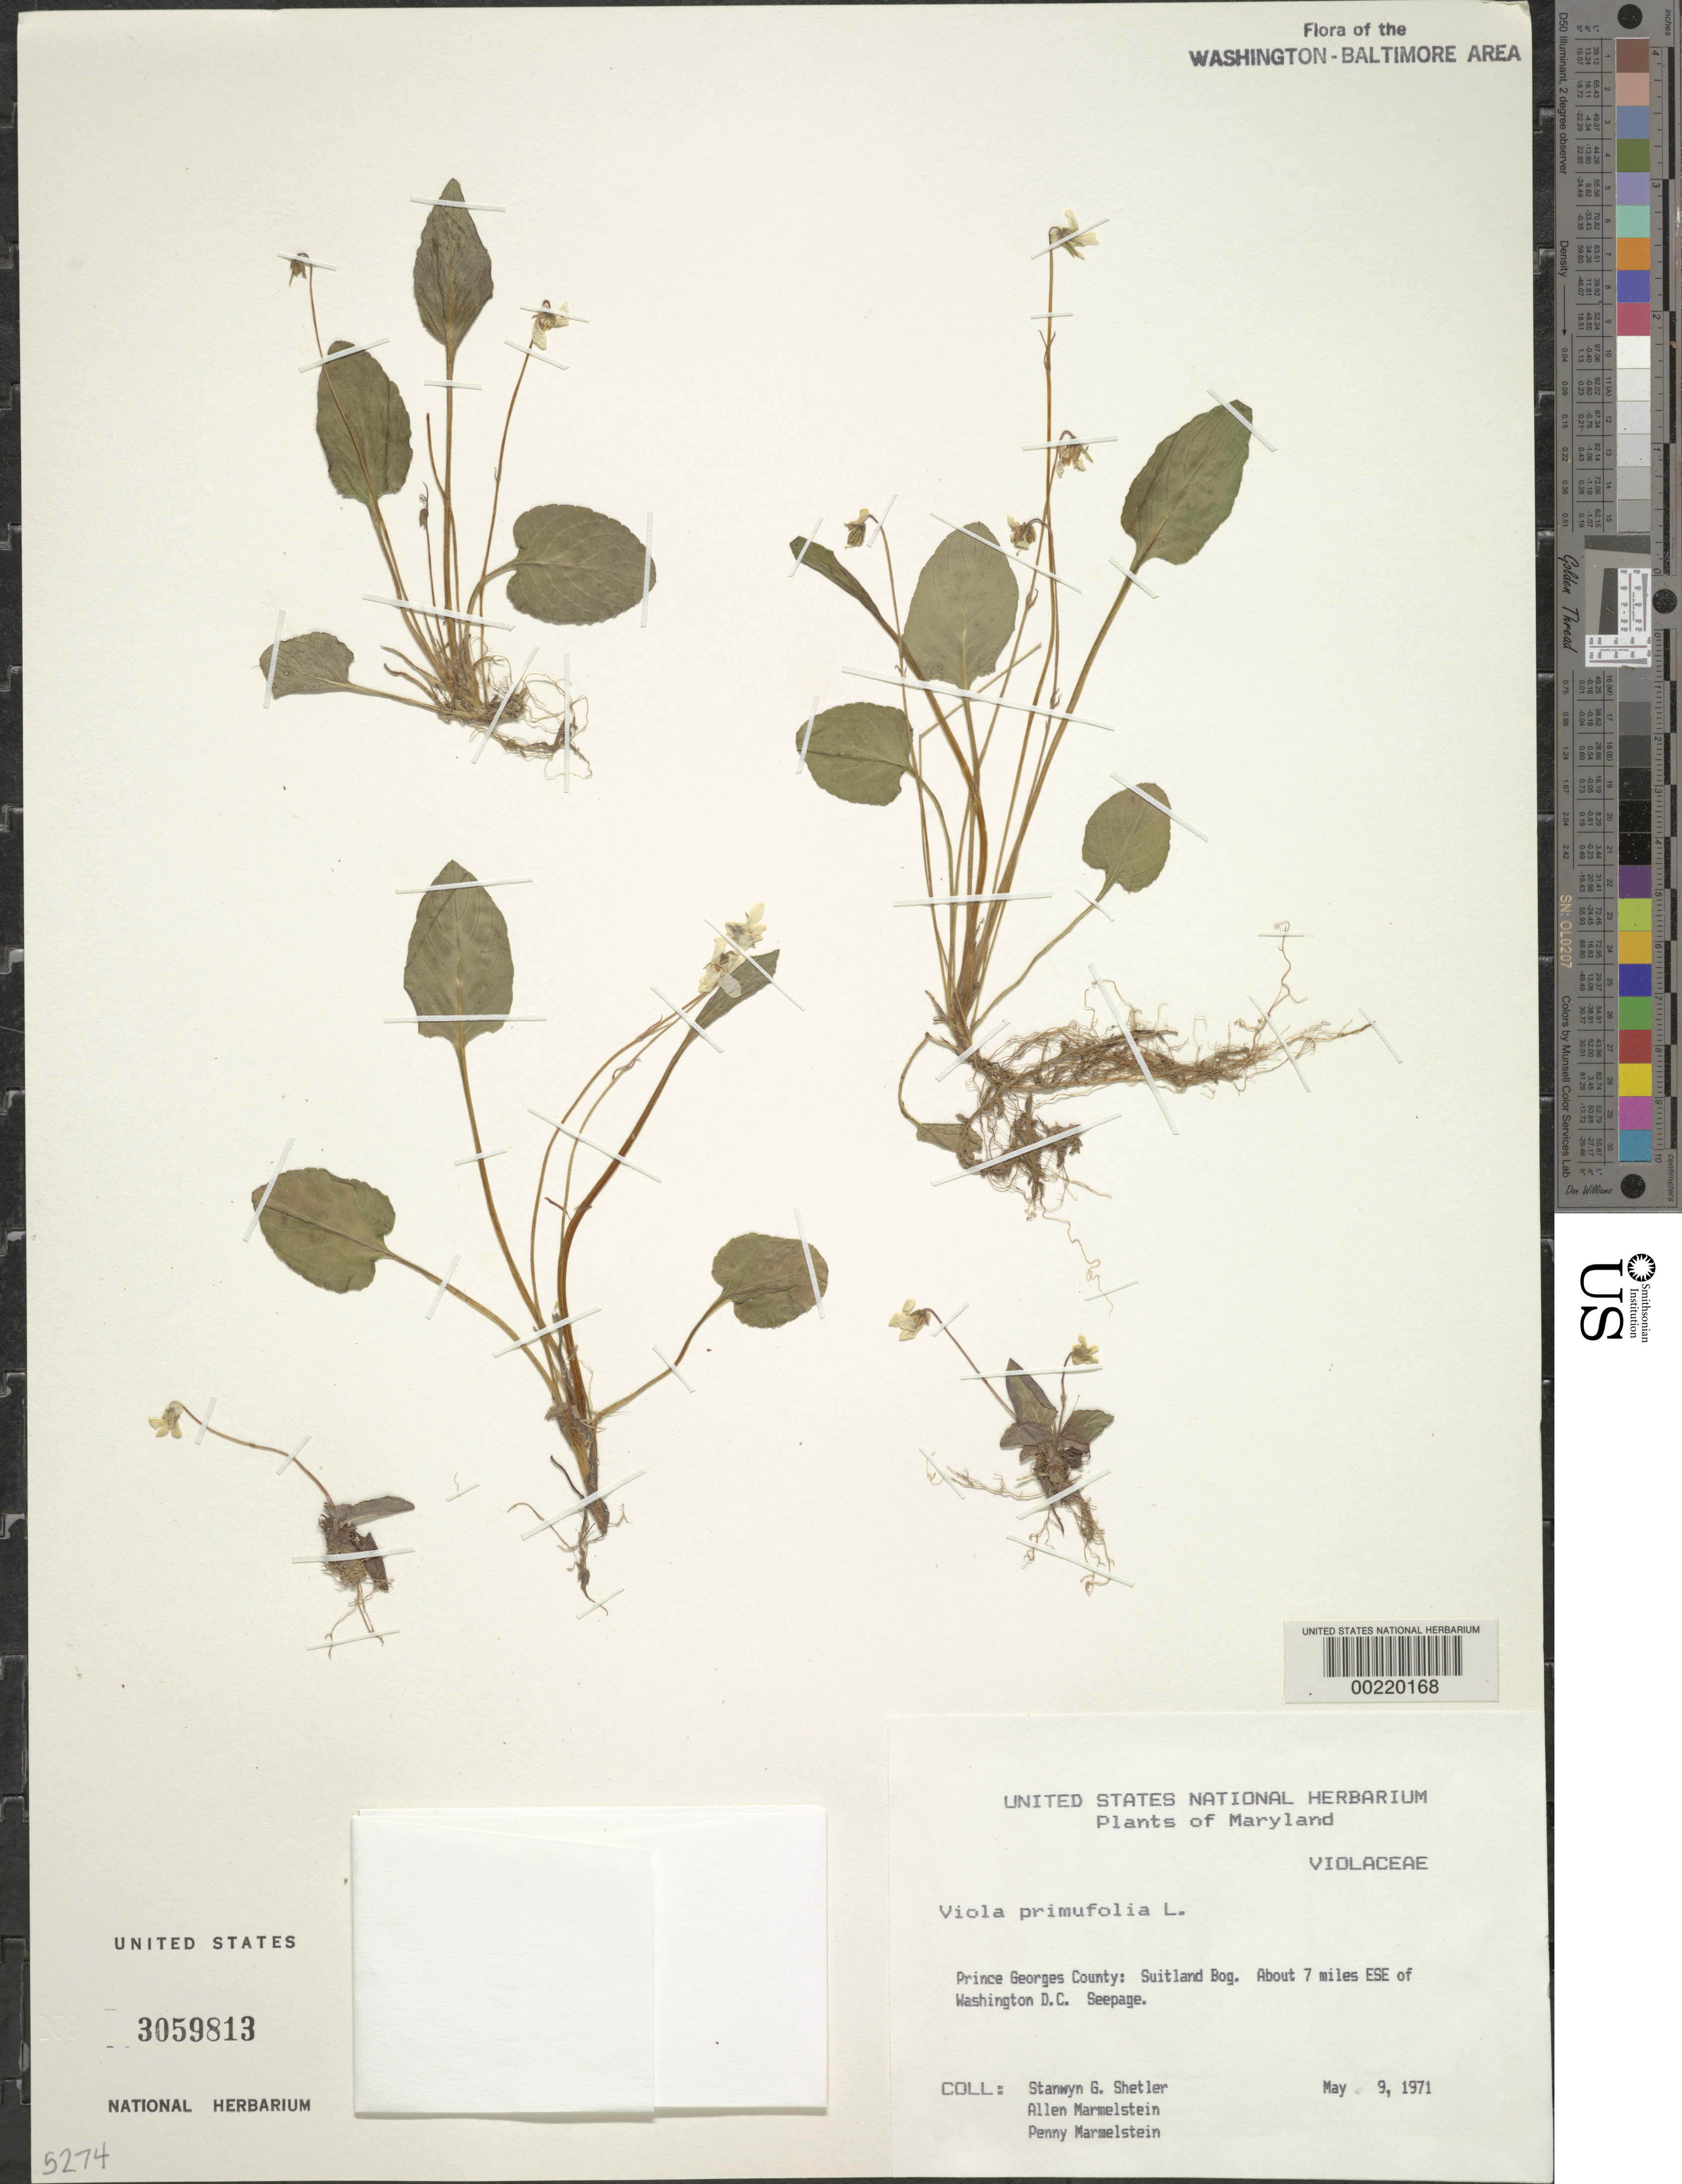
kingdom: Plantae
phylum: Tracheophyta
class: Magnoliopsida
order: Malpighiales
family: Violaceae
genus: Viola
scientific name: Viola primulifolia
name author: L.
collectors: S. Shetler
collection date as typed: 09 May 1971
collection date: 1971-05-09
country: United States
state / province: Maryland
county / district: Prince George's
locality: Suitland Bog. about 7 Miles ESE of Washington D.C.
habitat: Seepage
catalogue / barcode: US 3059813